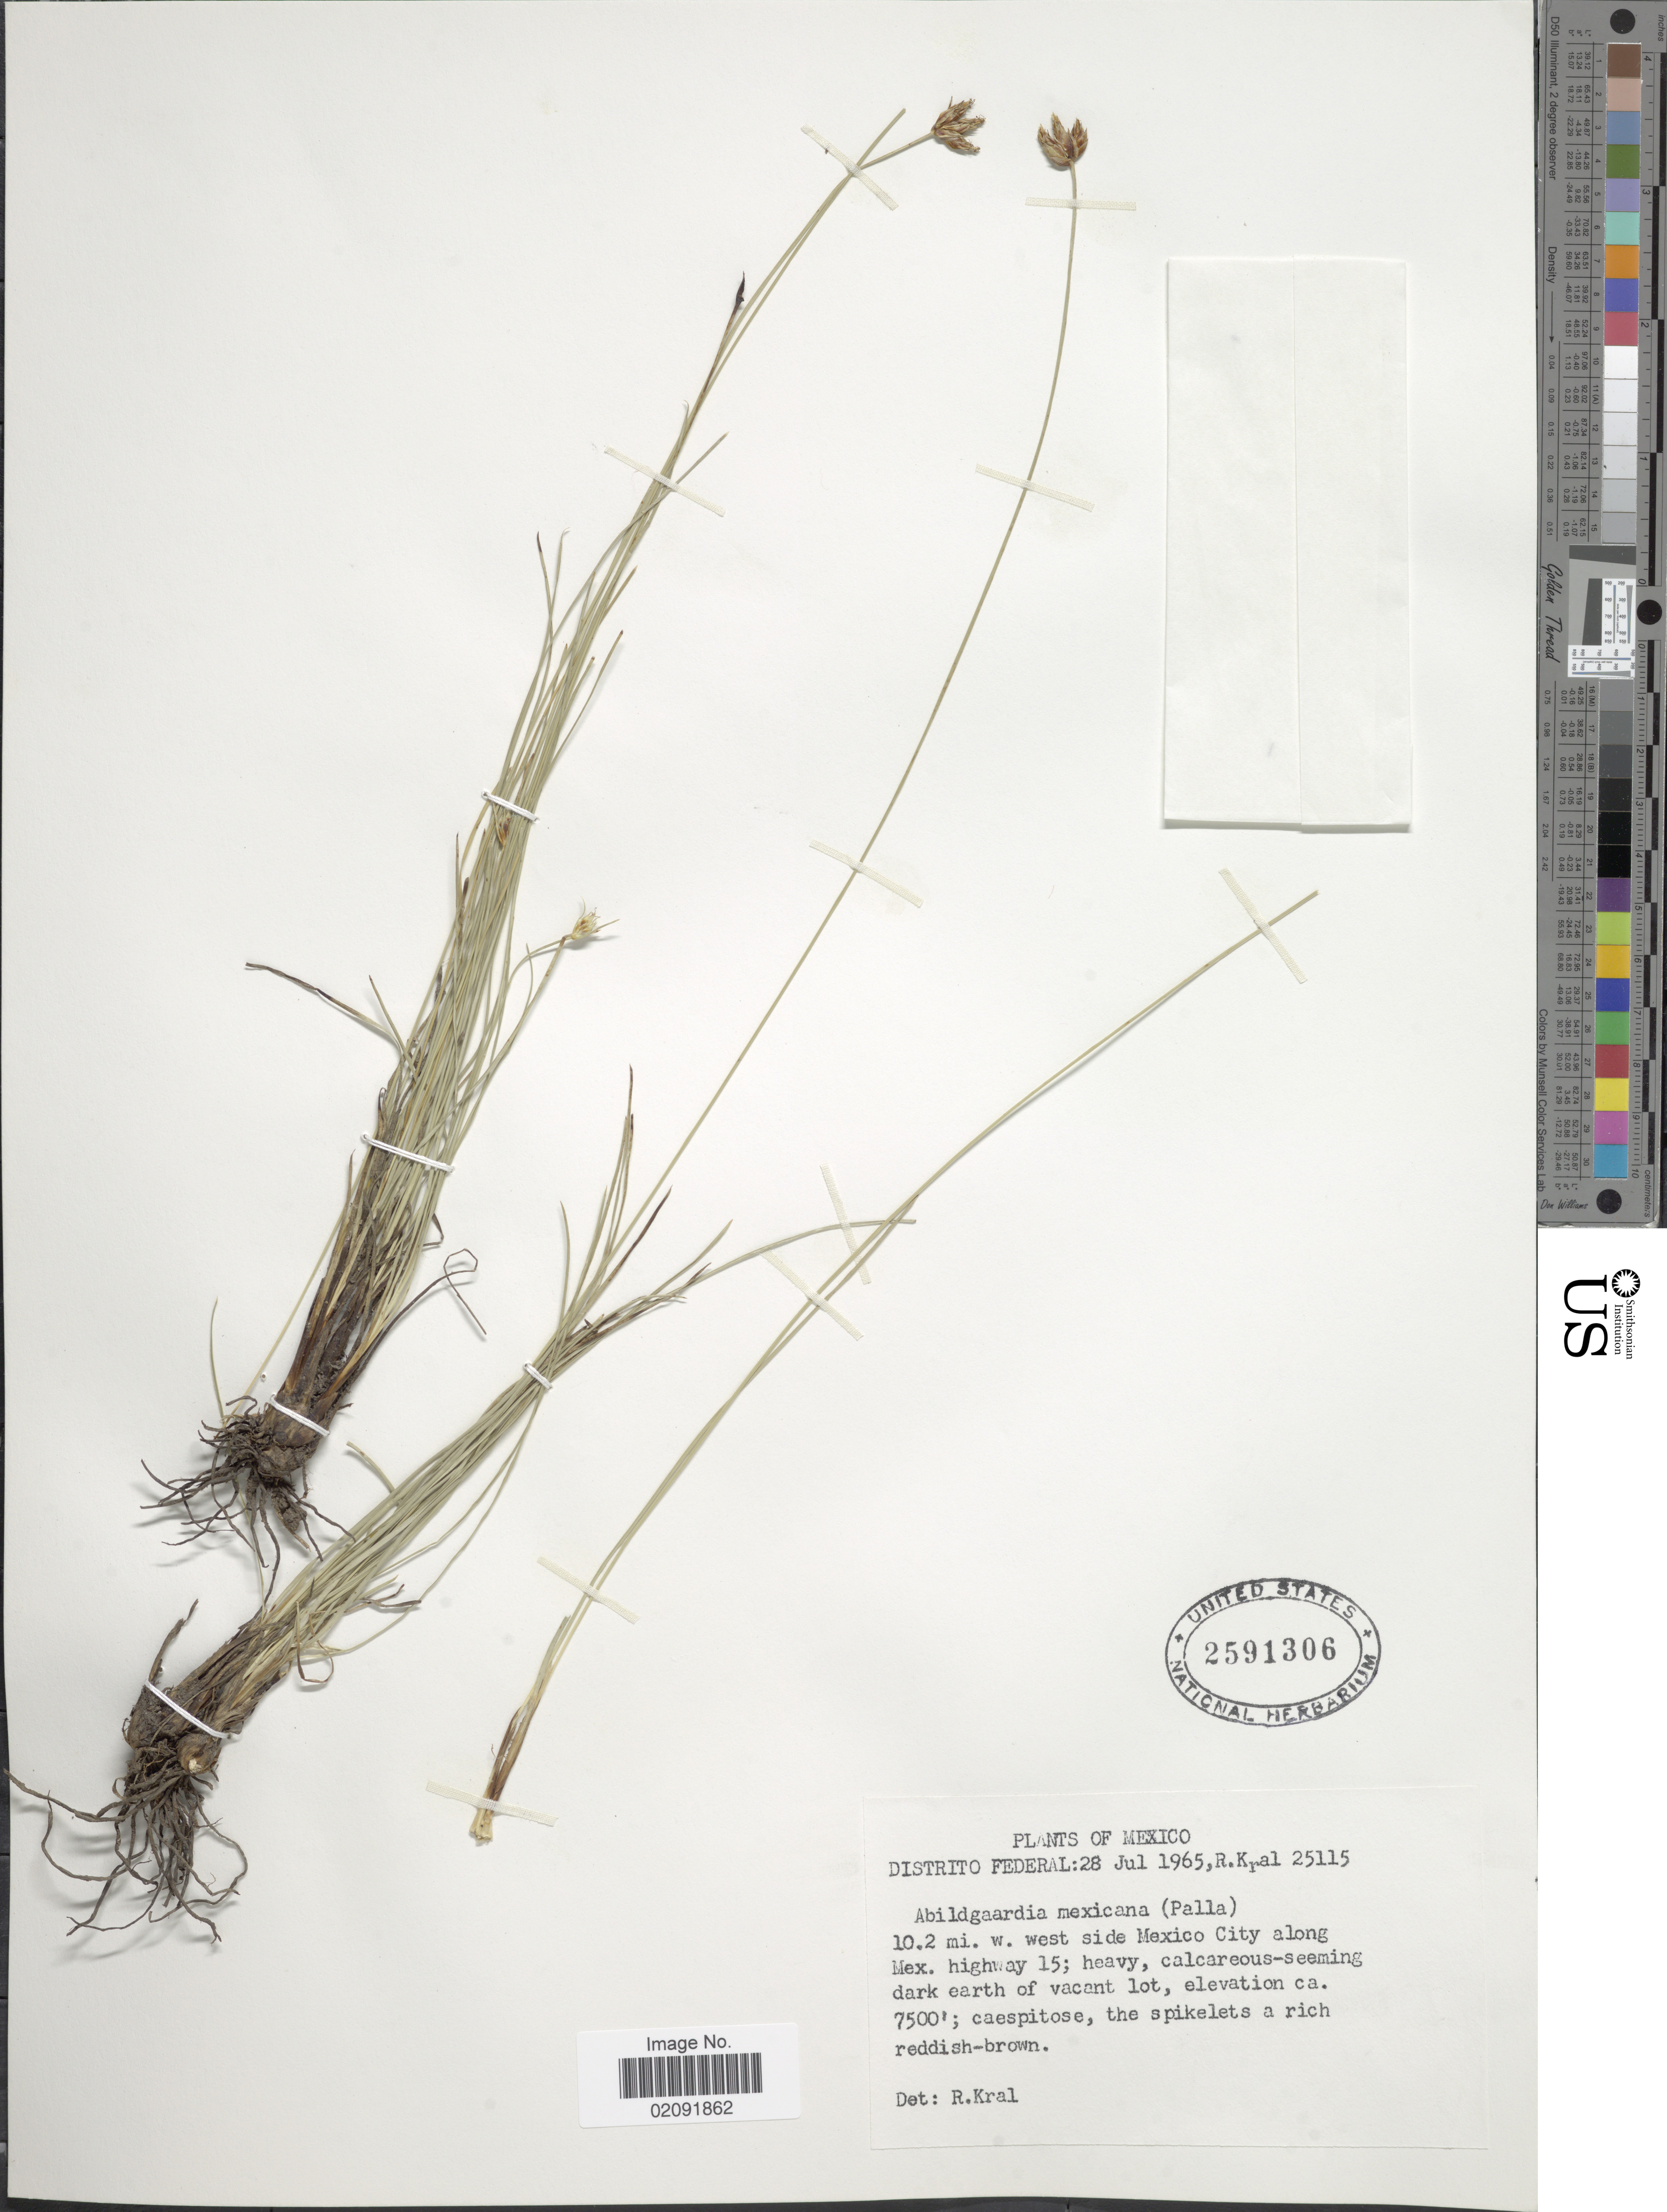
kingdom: Plantae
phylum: Tracheophyta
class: Liliopsida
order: Poales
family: Cyperaceae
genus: Abildgaardia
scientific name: Abildgaardia mexicana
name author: (Palla) Kral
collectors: R. Kral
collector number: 25115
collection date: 1965-07-28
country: Mexico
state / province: Distrito Federal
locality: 10.2 mi w west side Mexico City along Mex. highway 15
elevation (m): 2286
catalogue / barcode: US 2591306